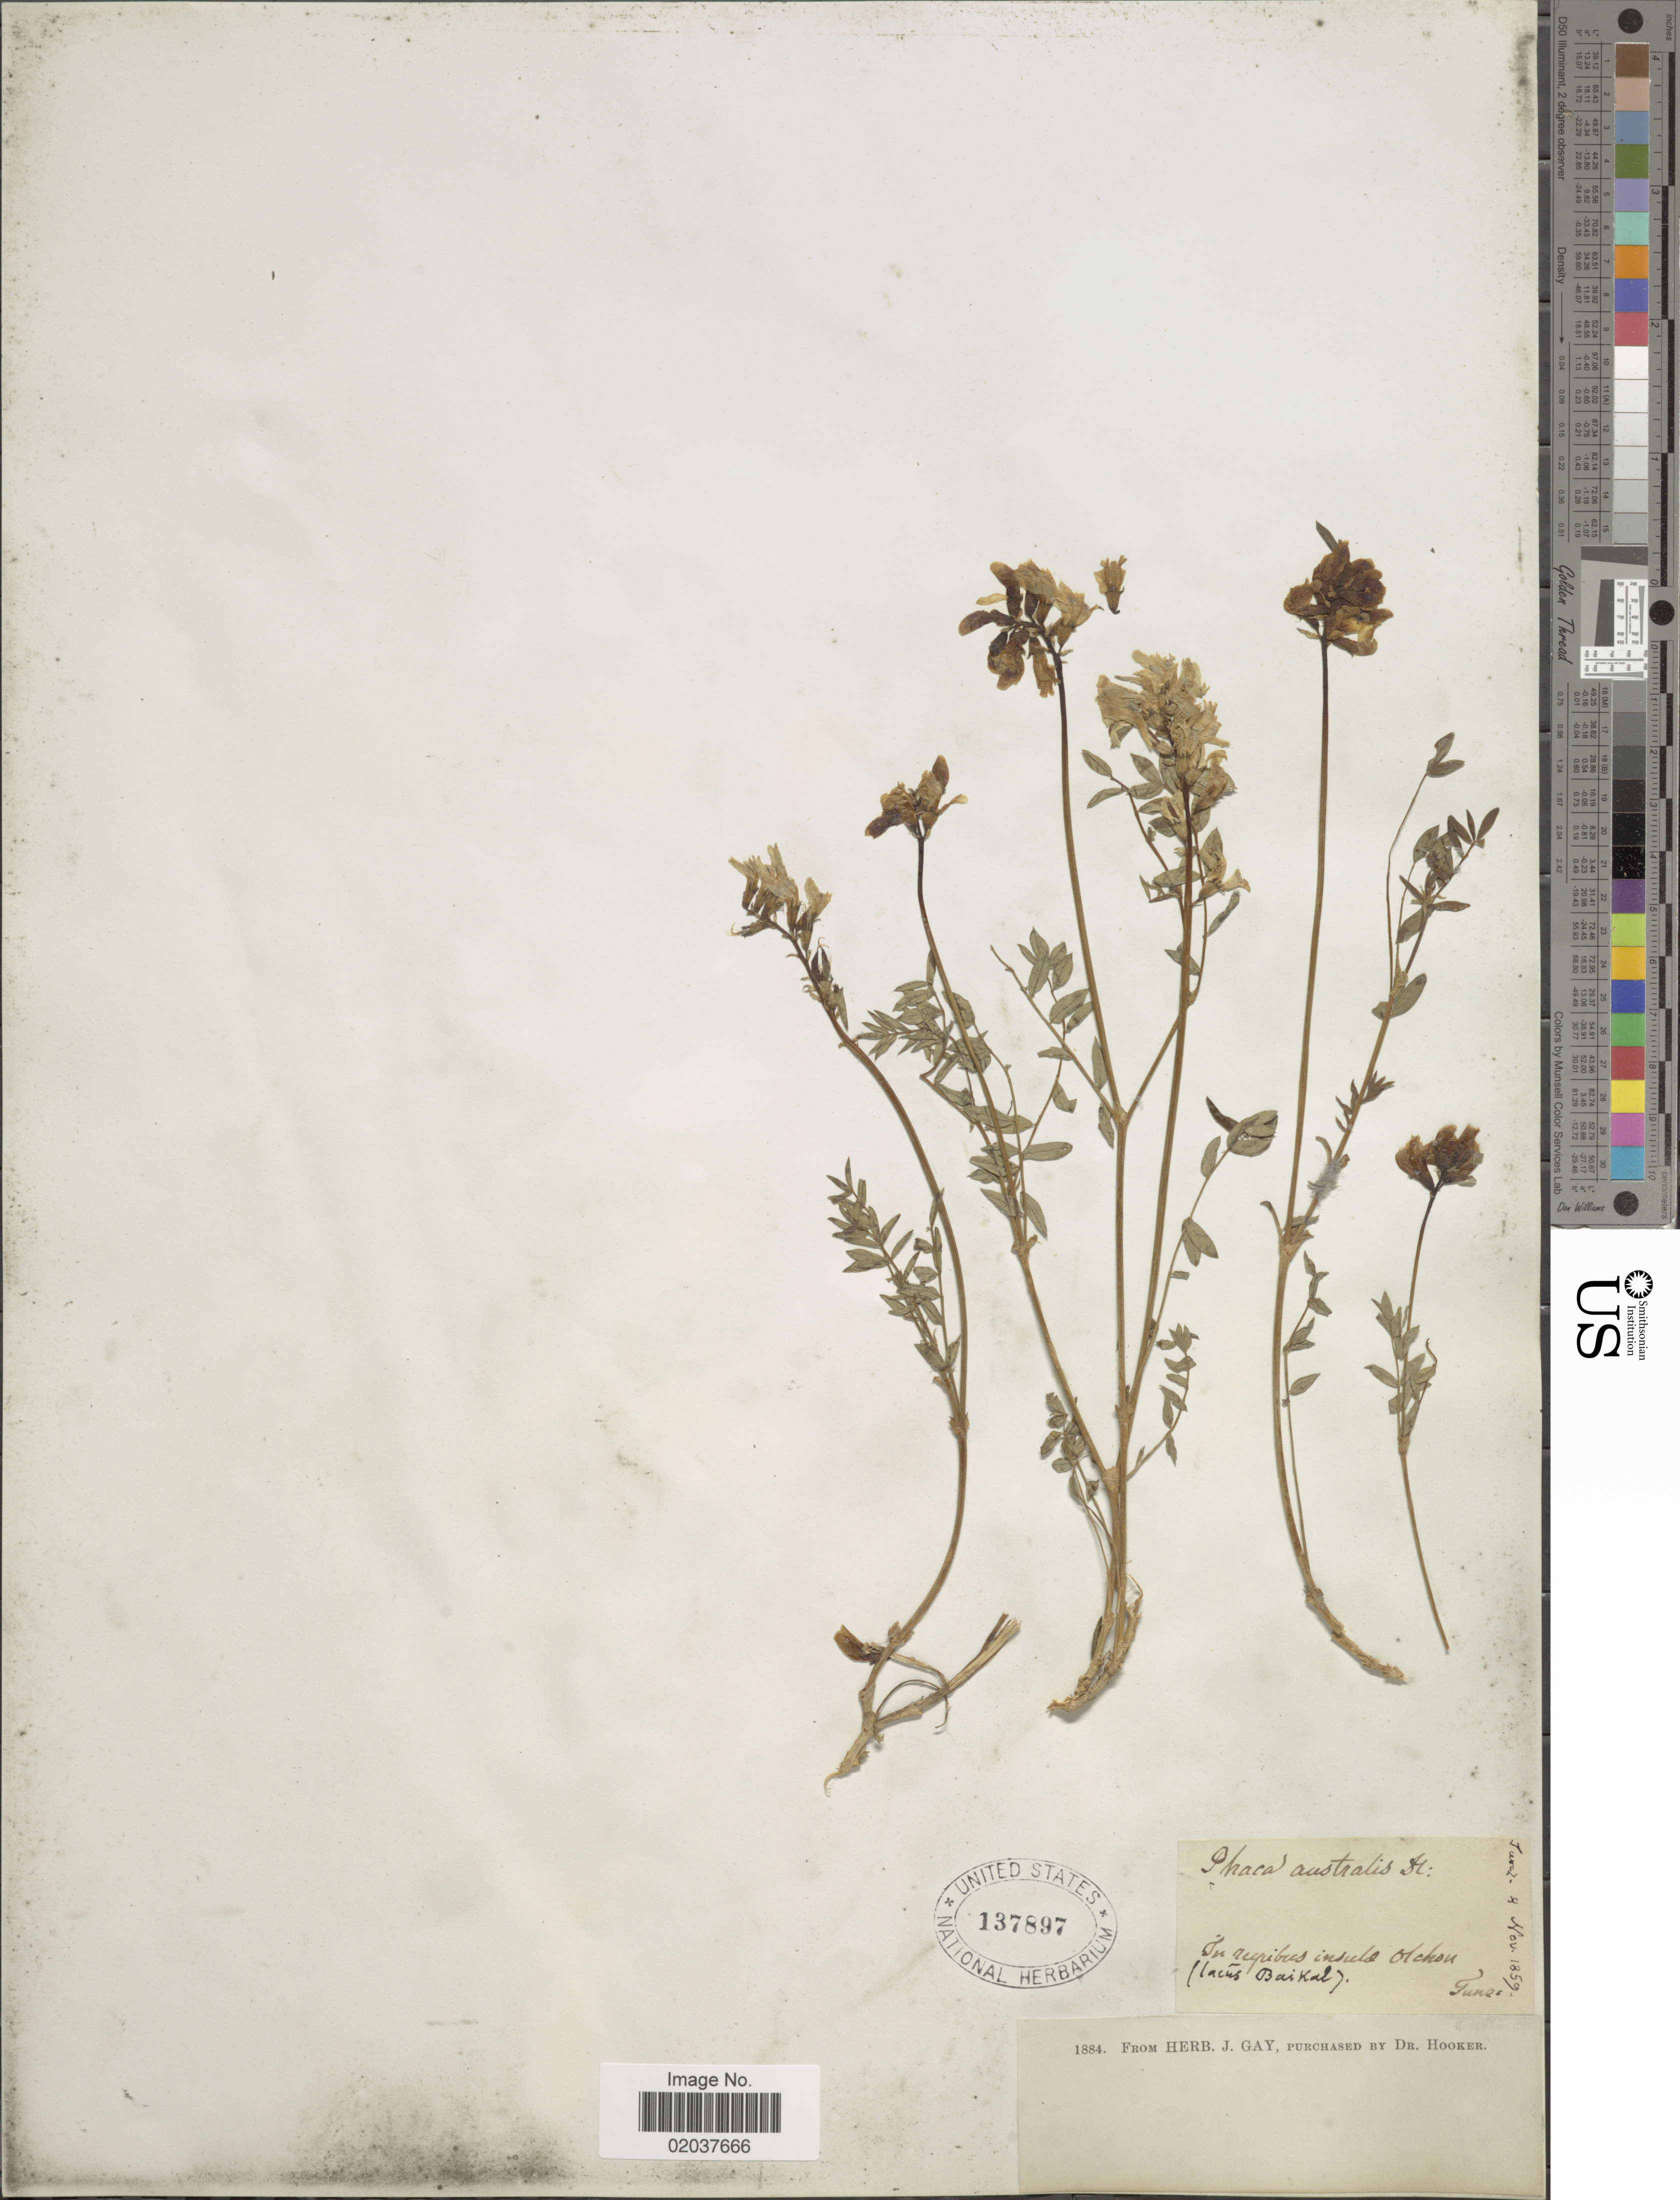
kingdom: Plantae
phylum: Tracheophyta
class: Magnoliopsida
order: Fabales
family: Fabaceae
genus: Astragalus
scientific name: Astragalus australis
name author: (L.) Lam.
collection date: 1859-11-08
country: Russian Federation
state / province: Irkutsk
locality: In rupibus insula Olchon (lacus Baikal)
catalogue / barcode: US 137897